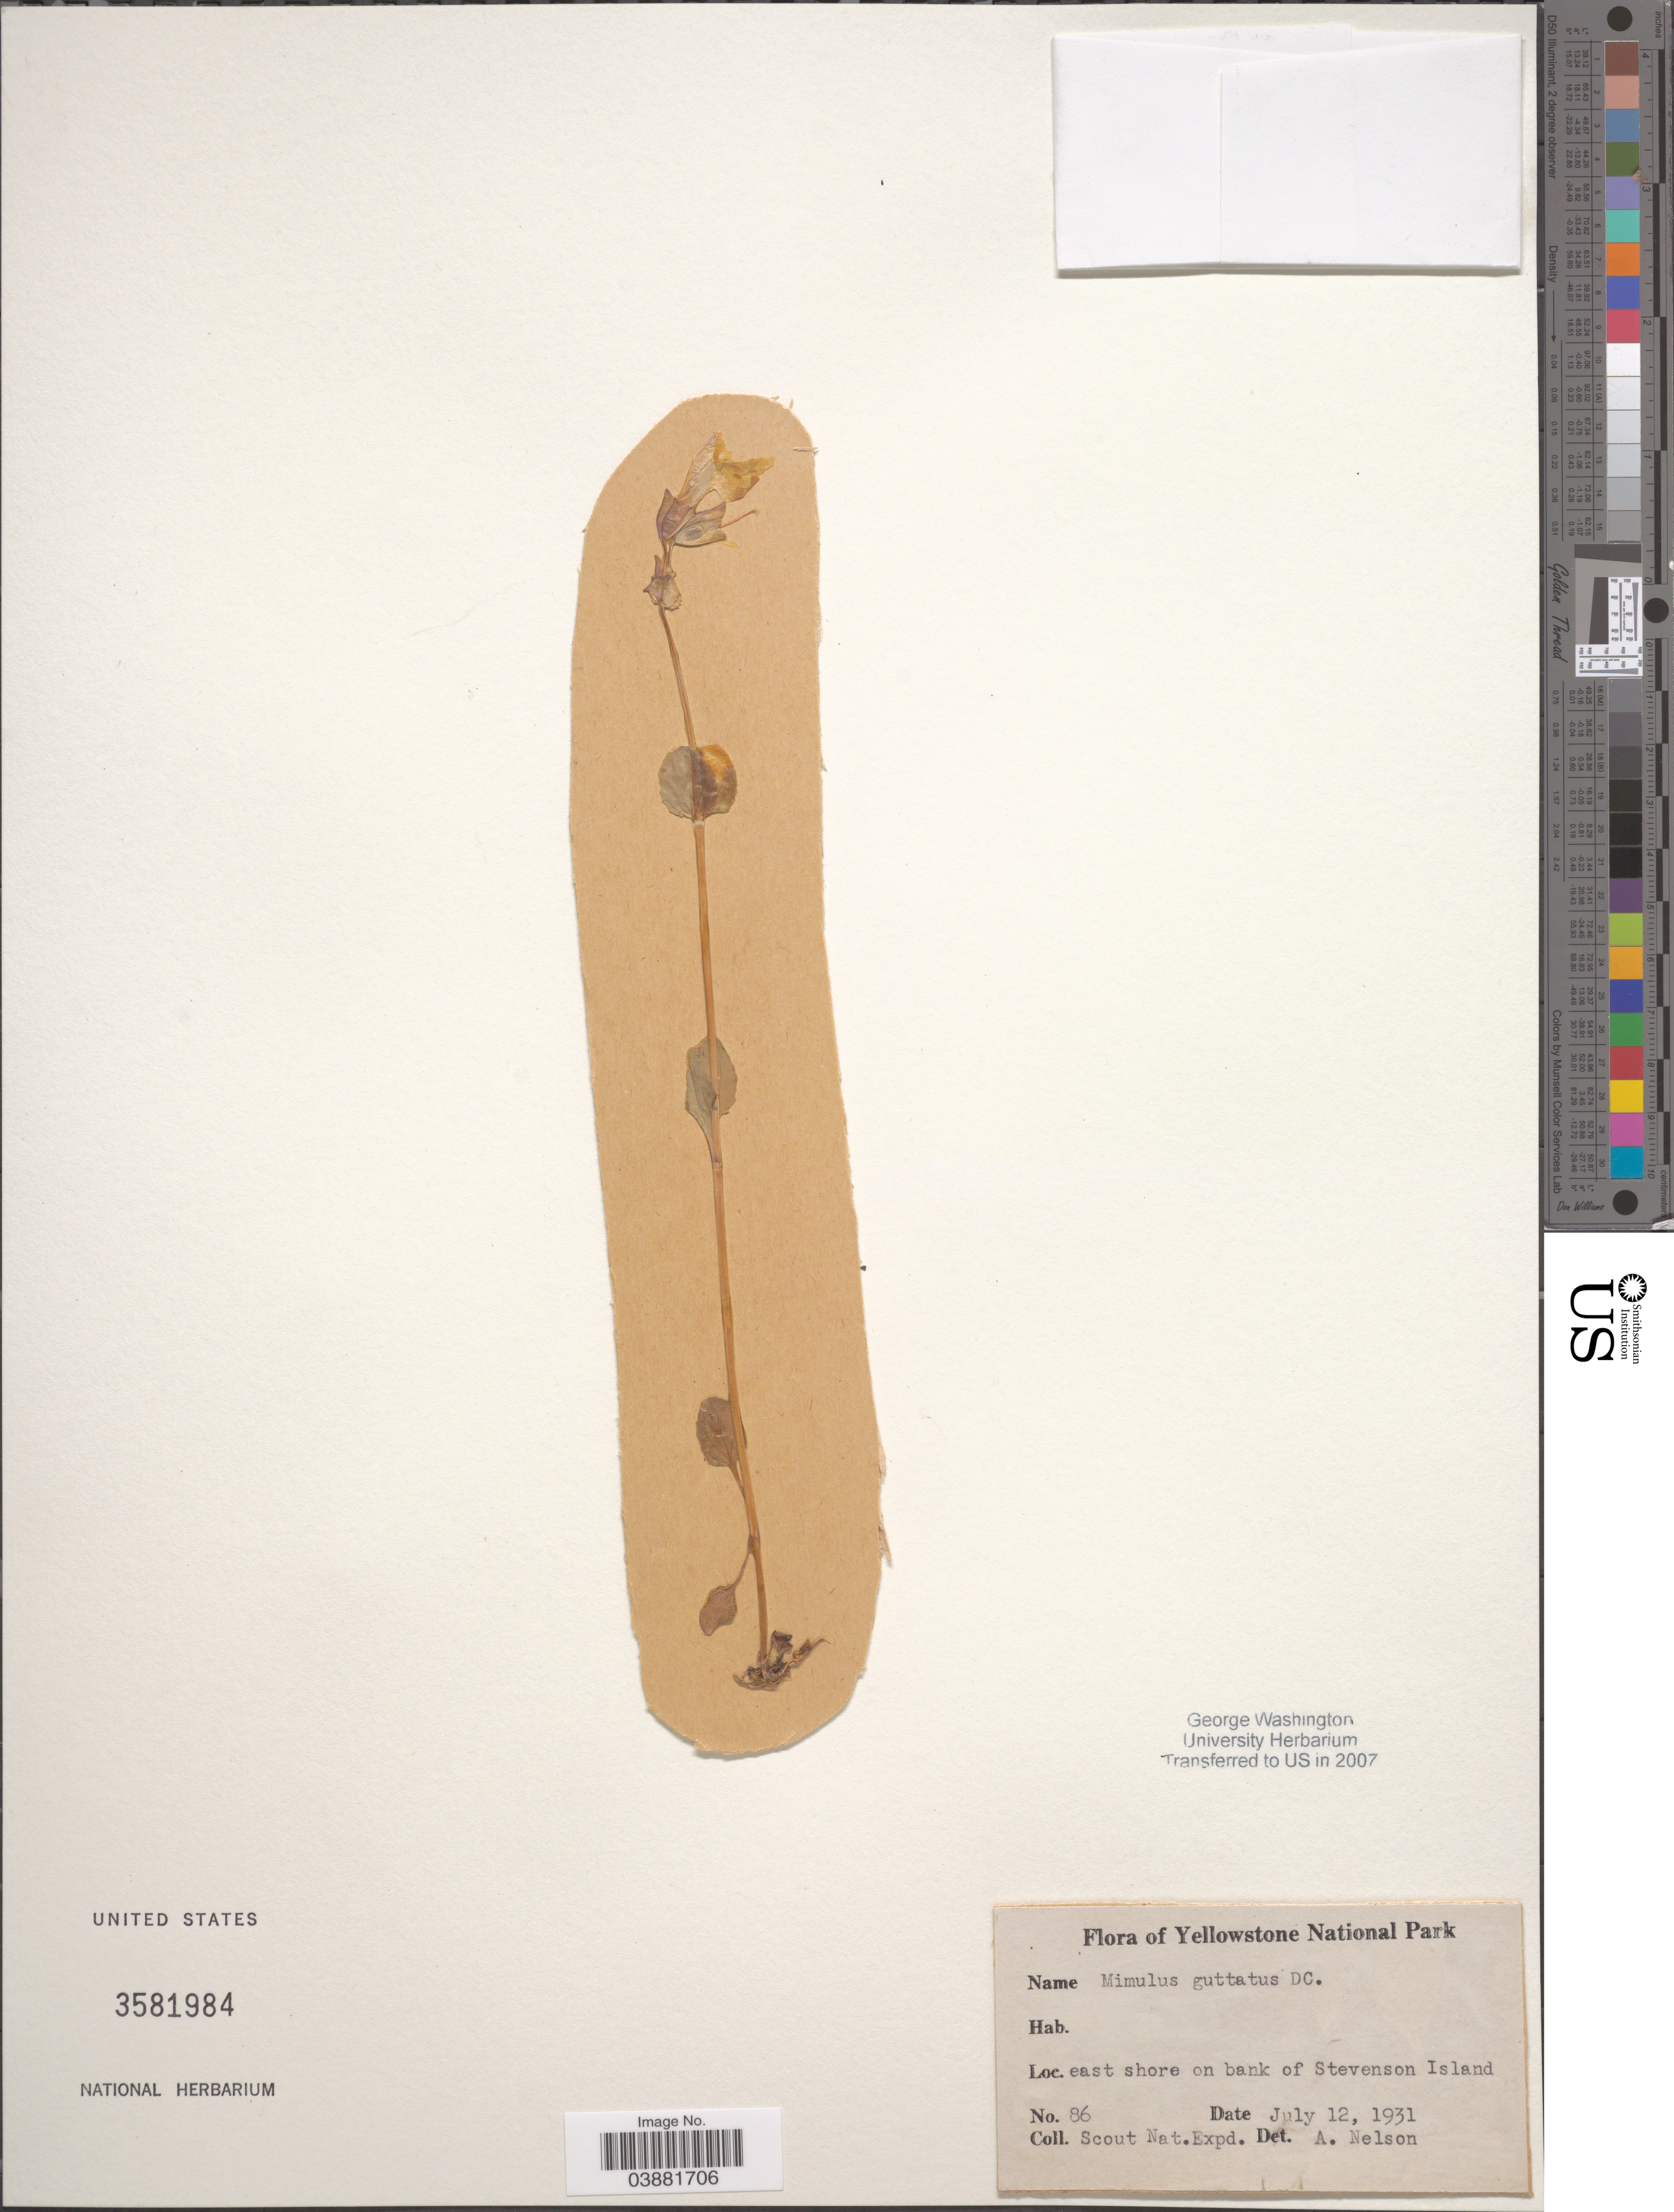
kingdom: Plantae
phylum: Tracheophyta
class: Magnoliopsida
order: Lamiales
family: Phrymaceae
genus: Mimulus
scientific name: Mimulus guttatus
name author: DC.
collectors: Scout Nat. Exped.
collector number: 86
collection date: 1931-07-12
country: United States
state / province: Wyoming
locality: Yellowstone National Park. East shore on bank of Stevenson Island.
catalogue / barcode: US 3581984